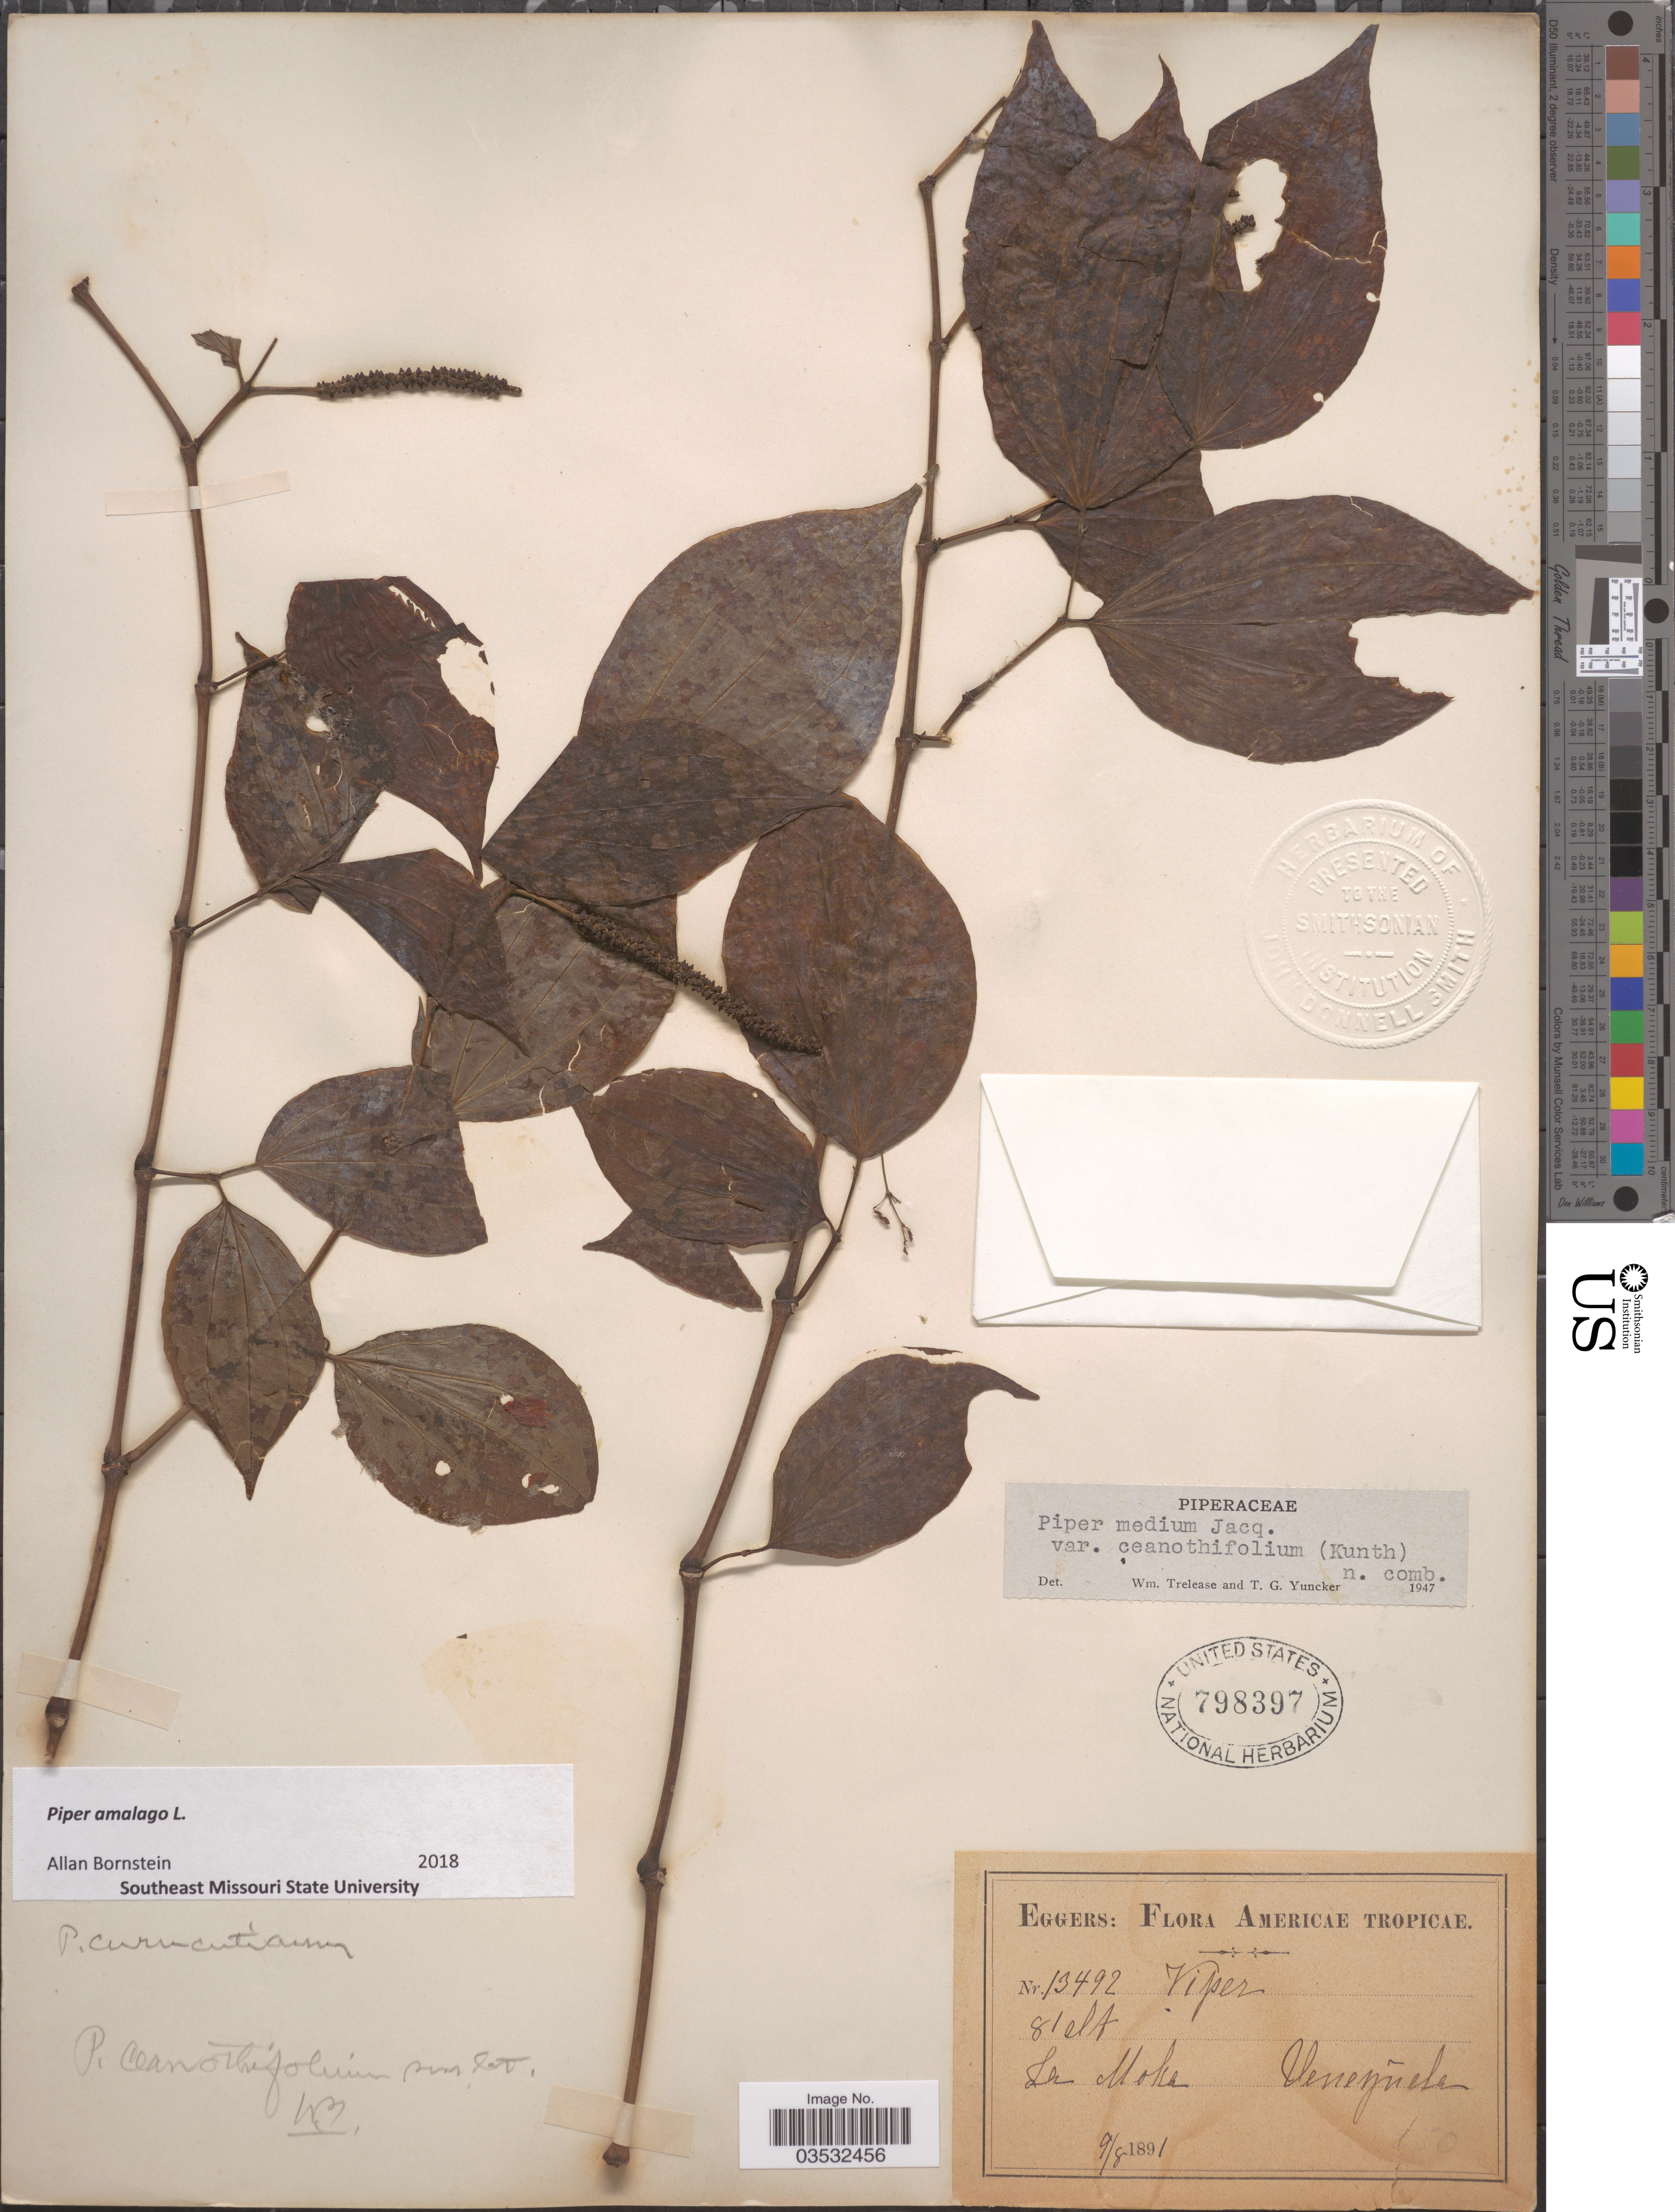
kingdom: Plantae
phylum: Tracheophyta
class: Magnoliopsida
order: Piperales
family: Piperaceae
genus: Piper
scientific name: Piper amalago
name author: L.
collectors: -. Eggers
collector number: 13492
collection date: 1891-08-09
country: Venezuela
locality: La Moka.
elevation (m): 2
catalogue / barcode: US 798397